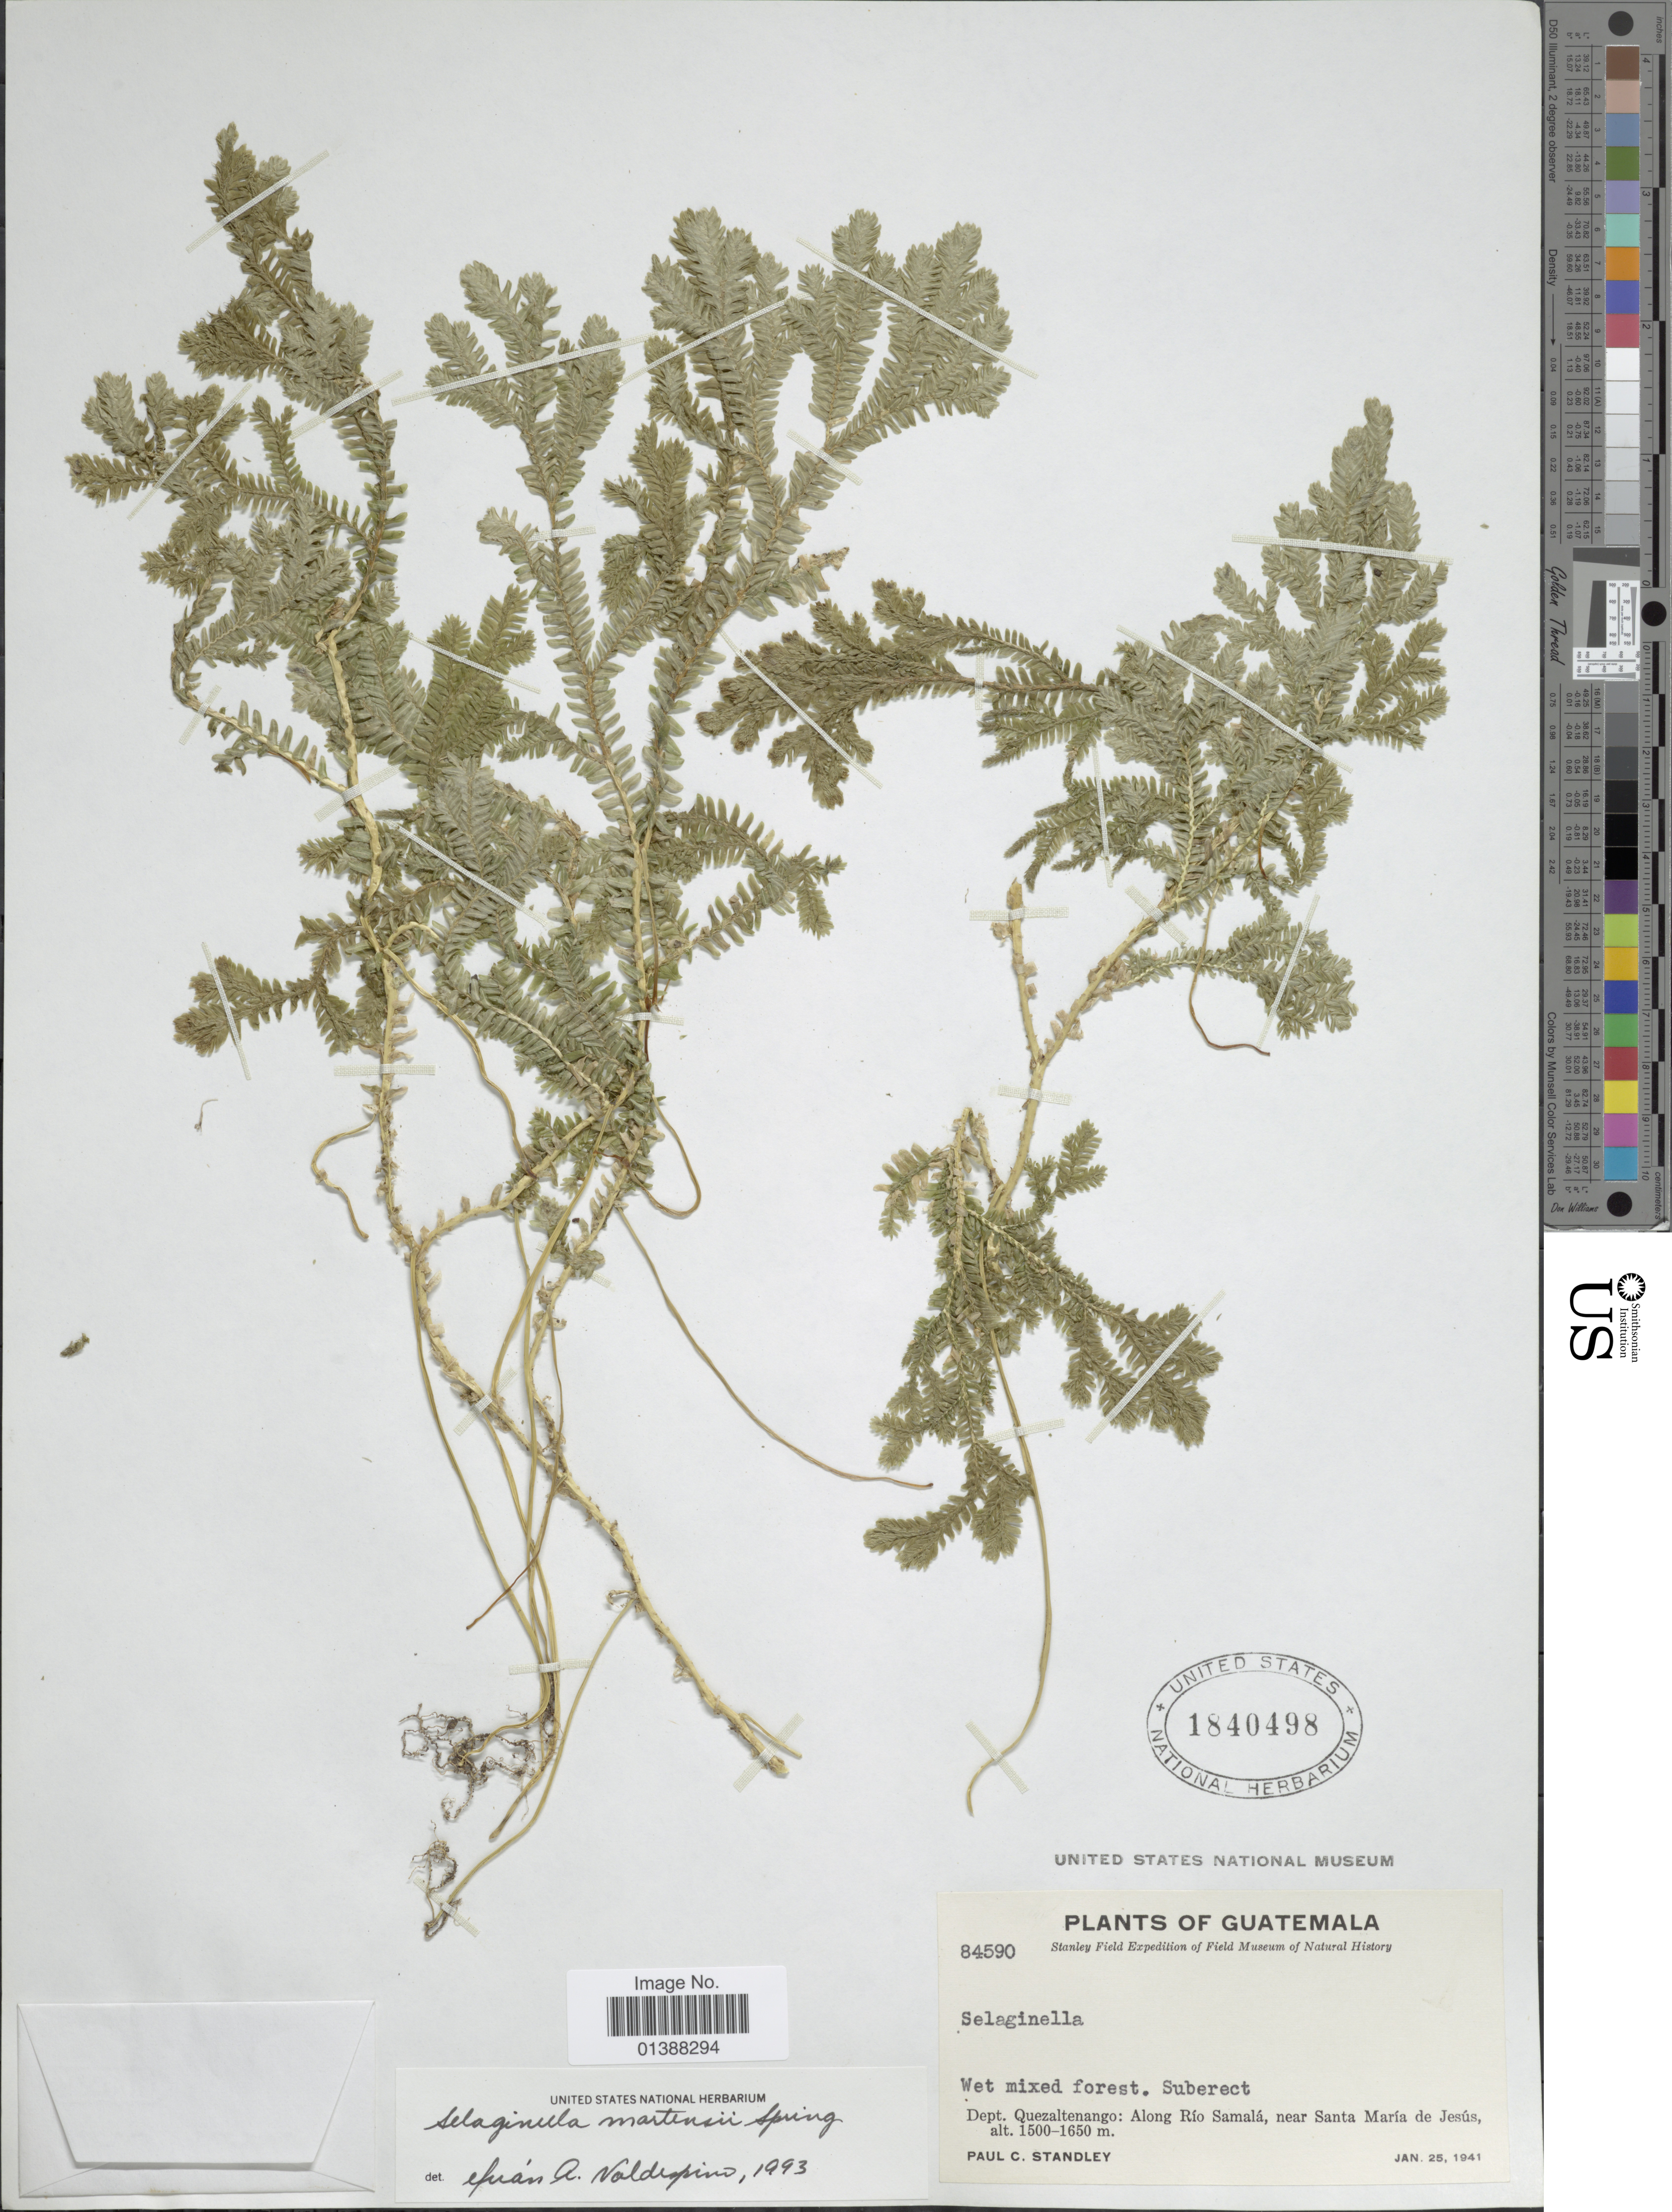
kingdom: Plantae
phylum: Tracheophyta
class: Lycopodiopsida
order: Selaginellales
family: Selaginellaceae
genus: Selaginella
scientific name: Selaginella martensii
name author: Spring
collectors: P. C. Standley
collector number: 84590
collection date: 1941-01-25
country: Guatemala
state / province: Quetzaltenango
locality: Along Río Samalá, near Santa María de Jesús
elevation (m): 1500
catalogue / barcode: US 1840498